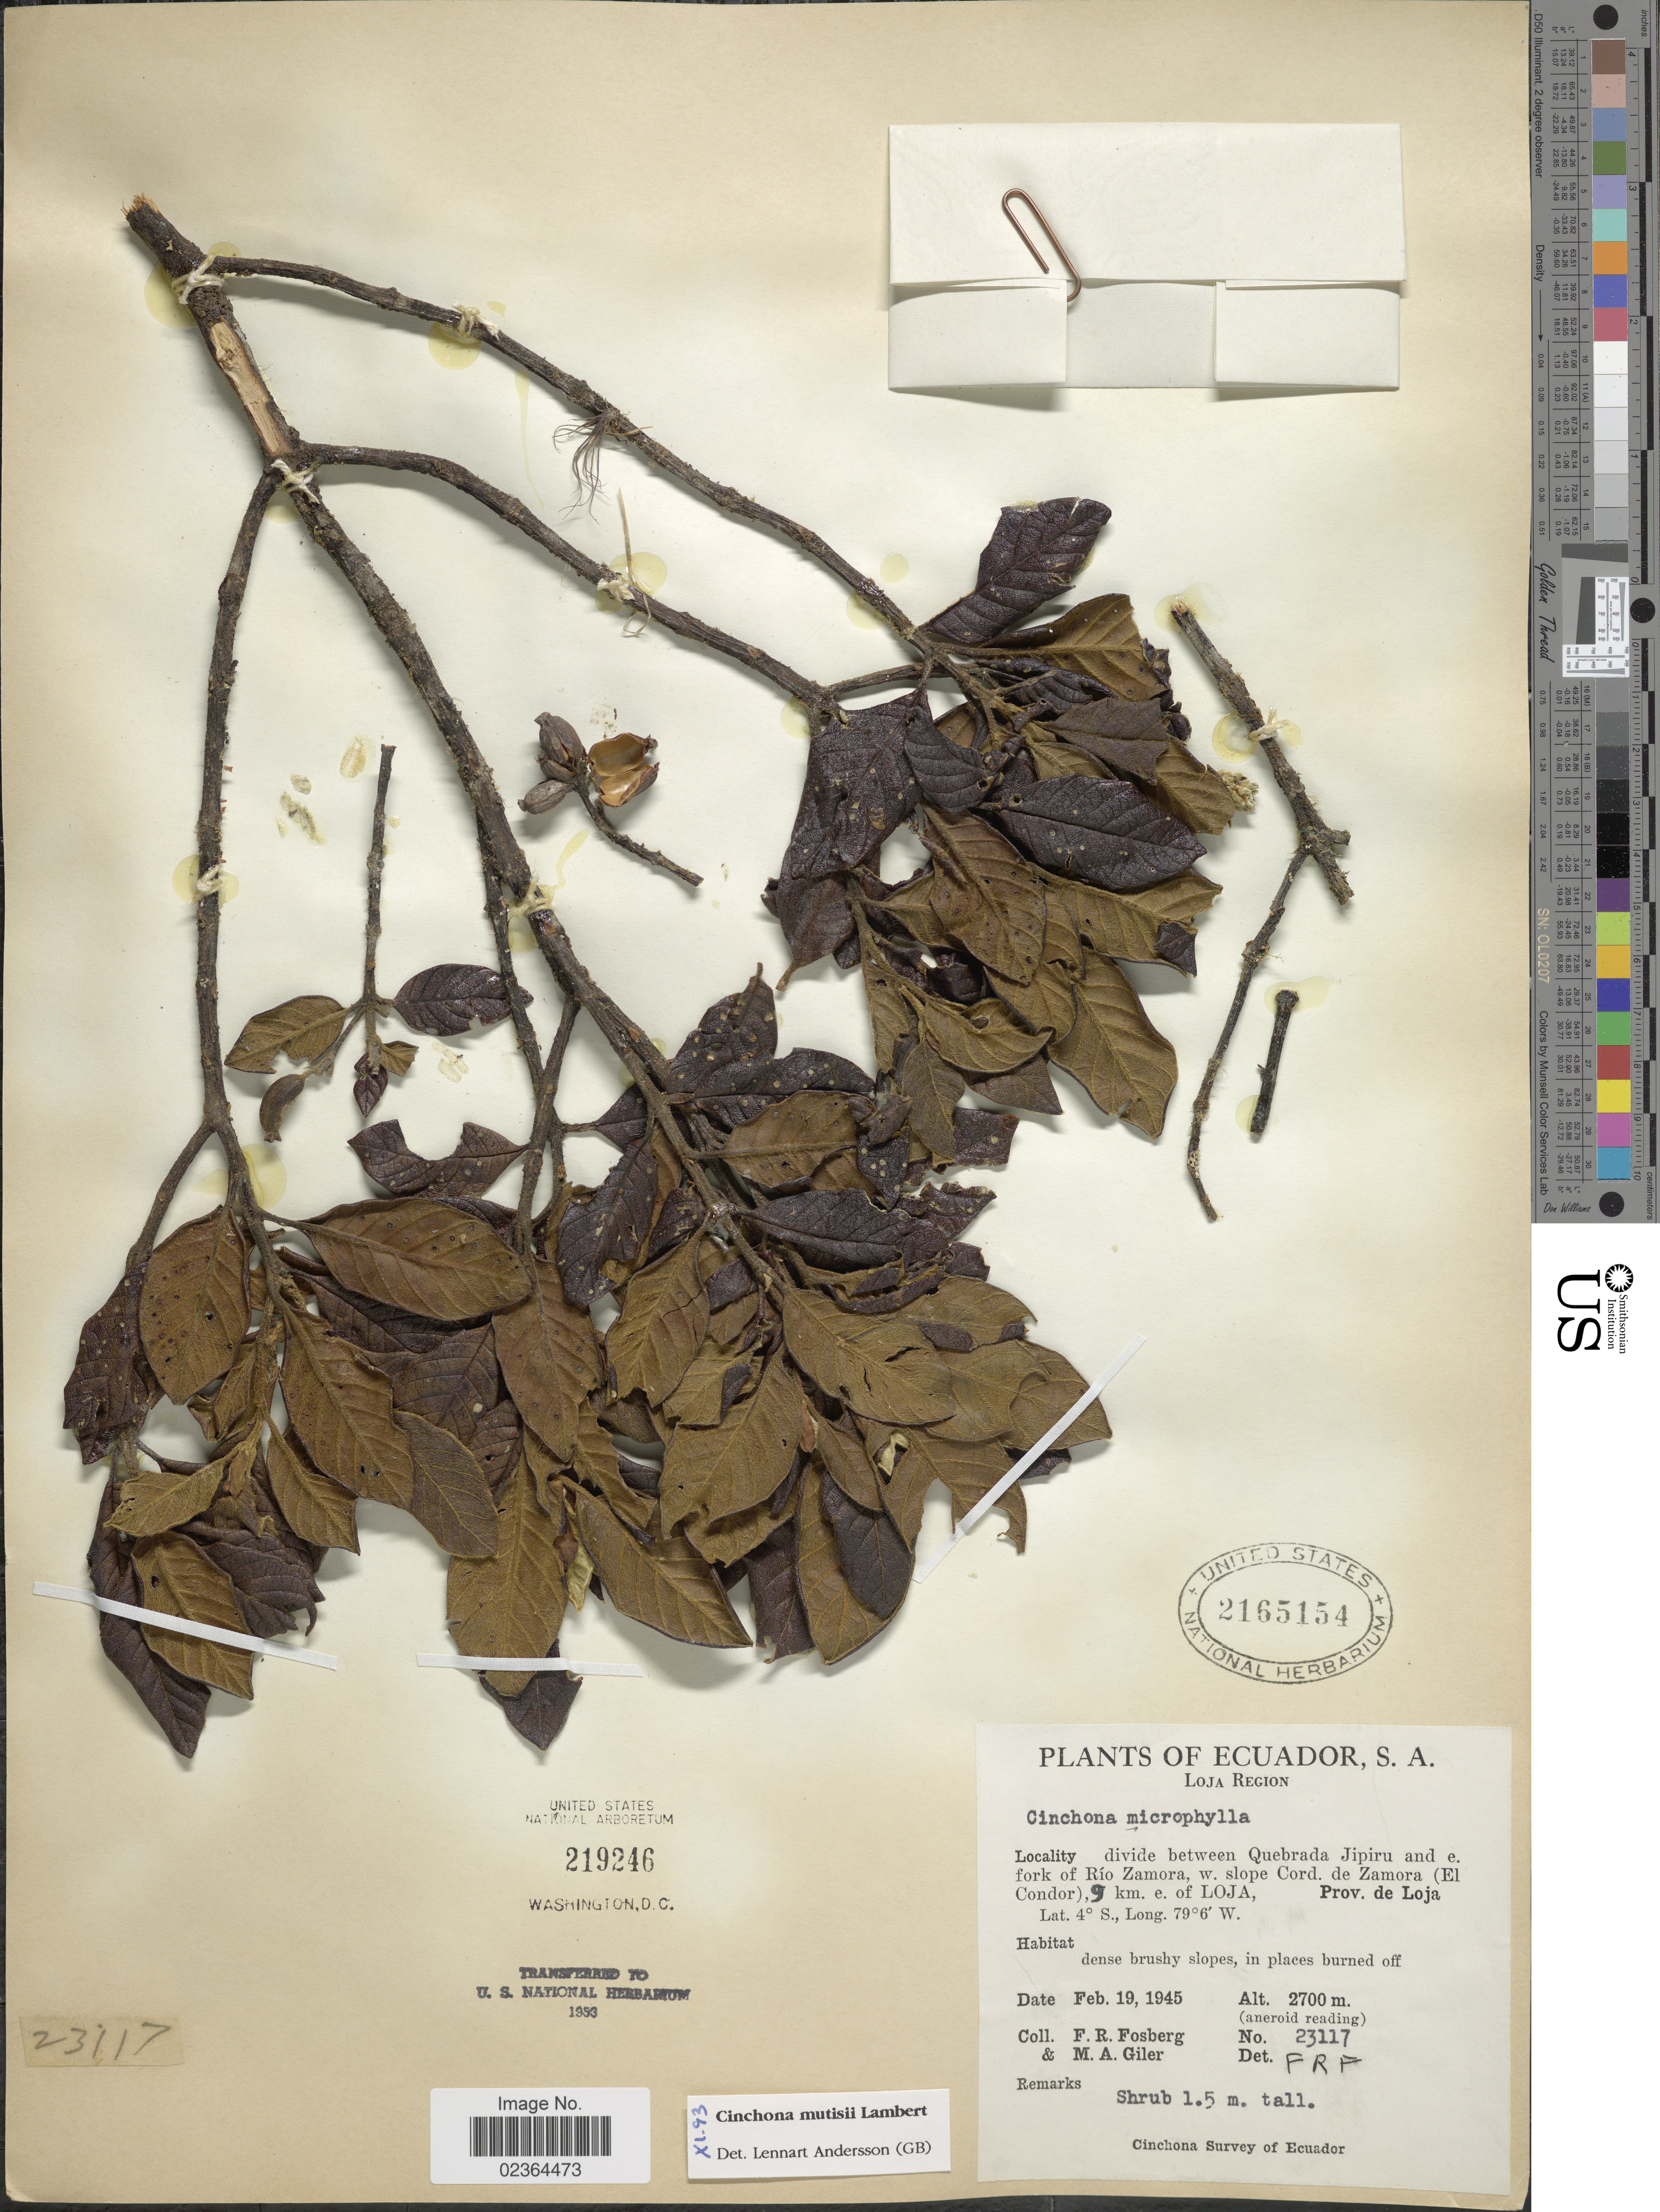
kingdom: Plantae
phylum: Tracheophyta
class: Magnoliopsida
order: Gentianales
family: Rubiaceae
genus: Cinchona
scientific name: Cinchona mutisii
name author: Lamb.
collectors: F. R. Fosberg & M. Giler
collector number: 23117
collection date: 1945-02-19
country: Ecuador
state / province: Loja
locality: Divide between Quebrada Jipiru and e. fork of Rio Zamora, w. slope Cord. de Zamora (El Condor) 9 km. e. of Loja, Prov. de Loja, Loja Region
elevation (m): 2700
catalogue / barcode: US 2165154